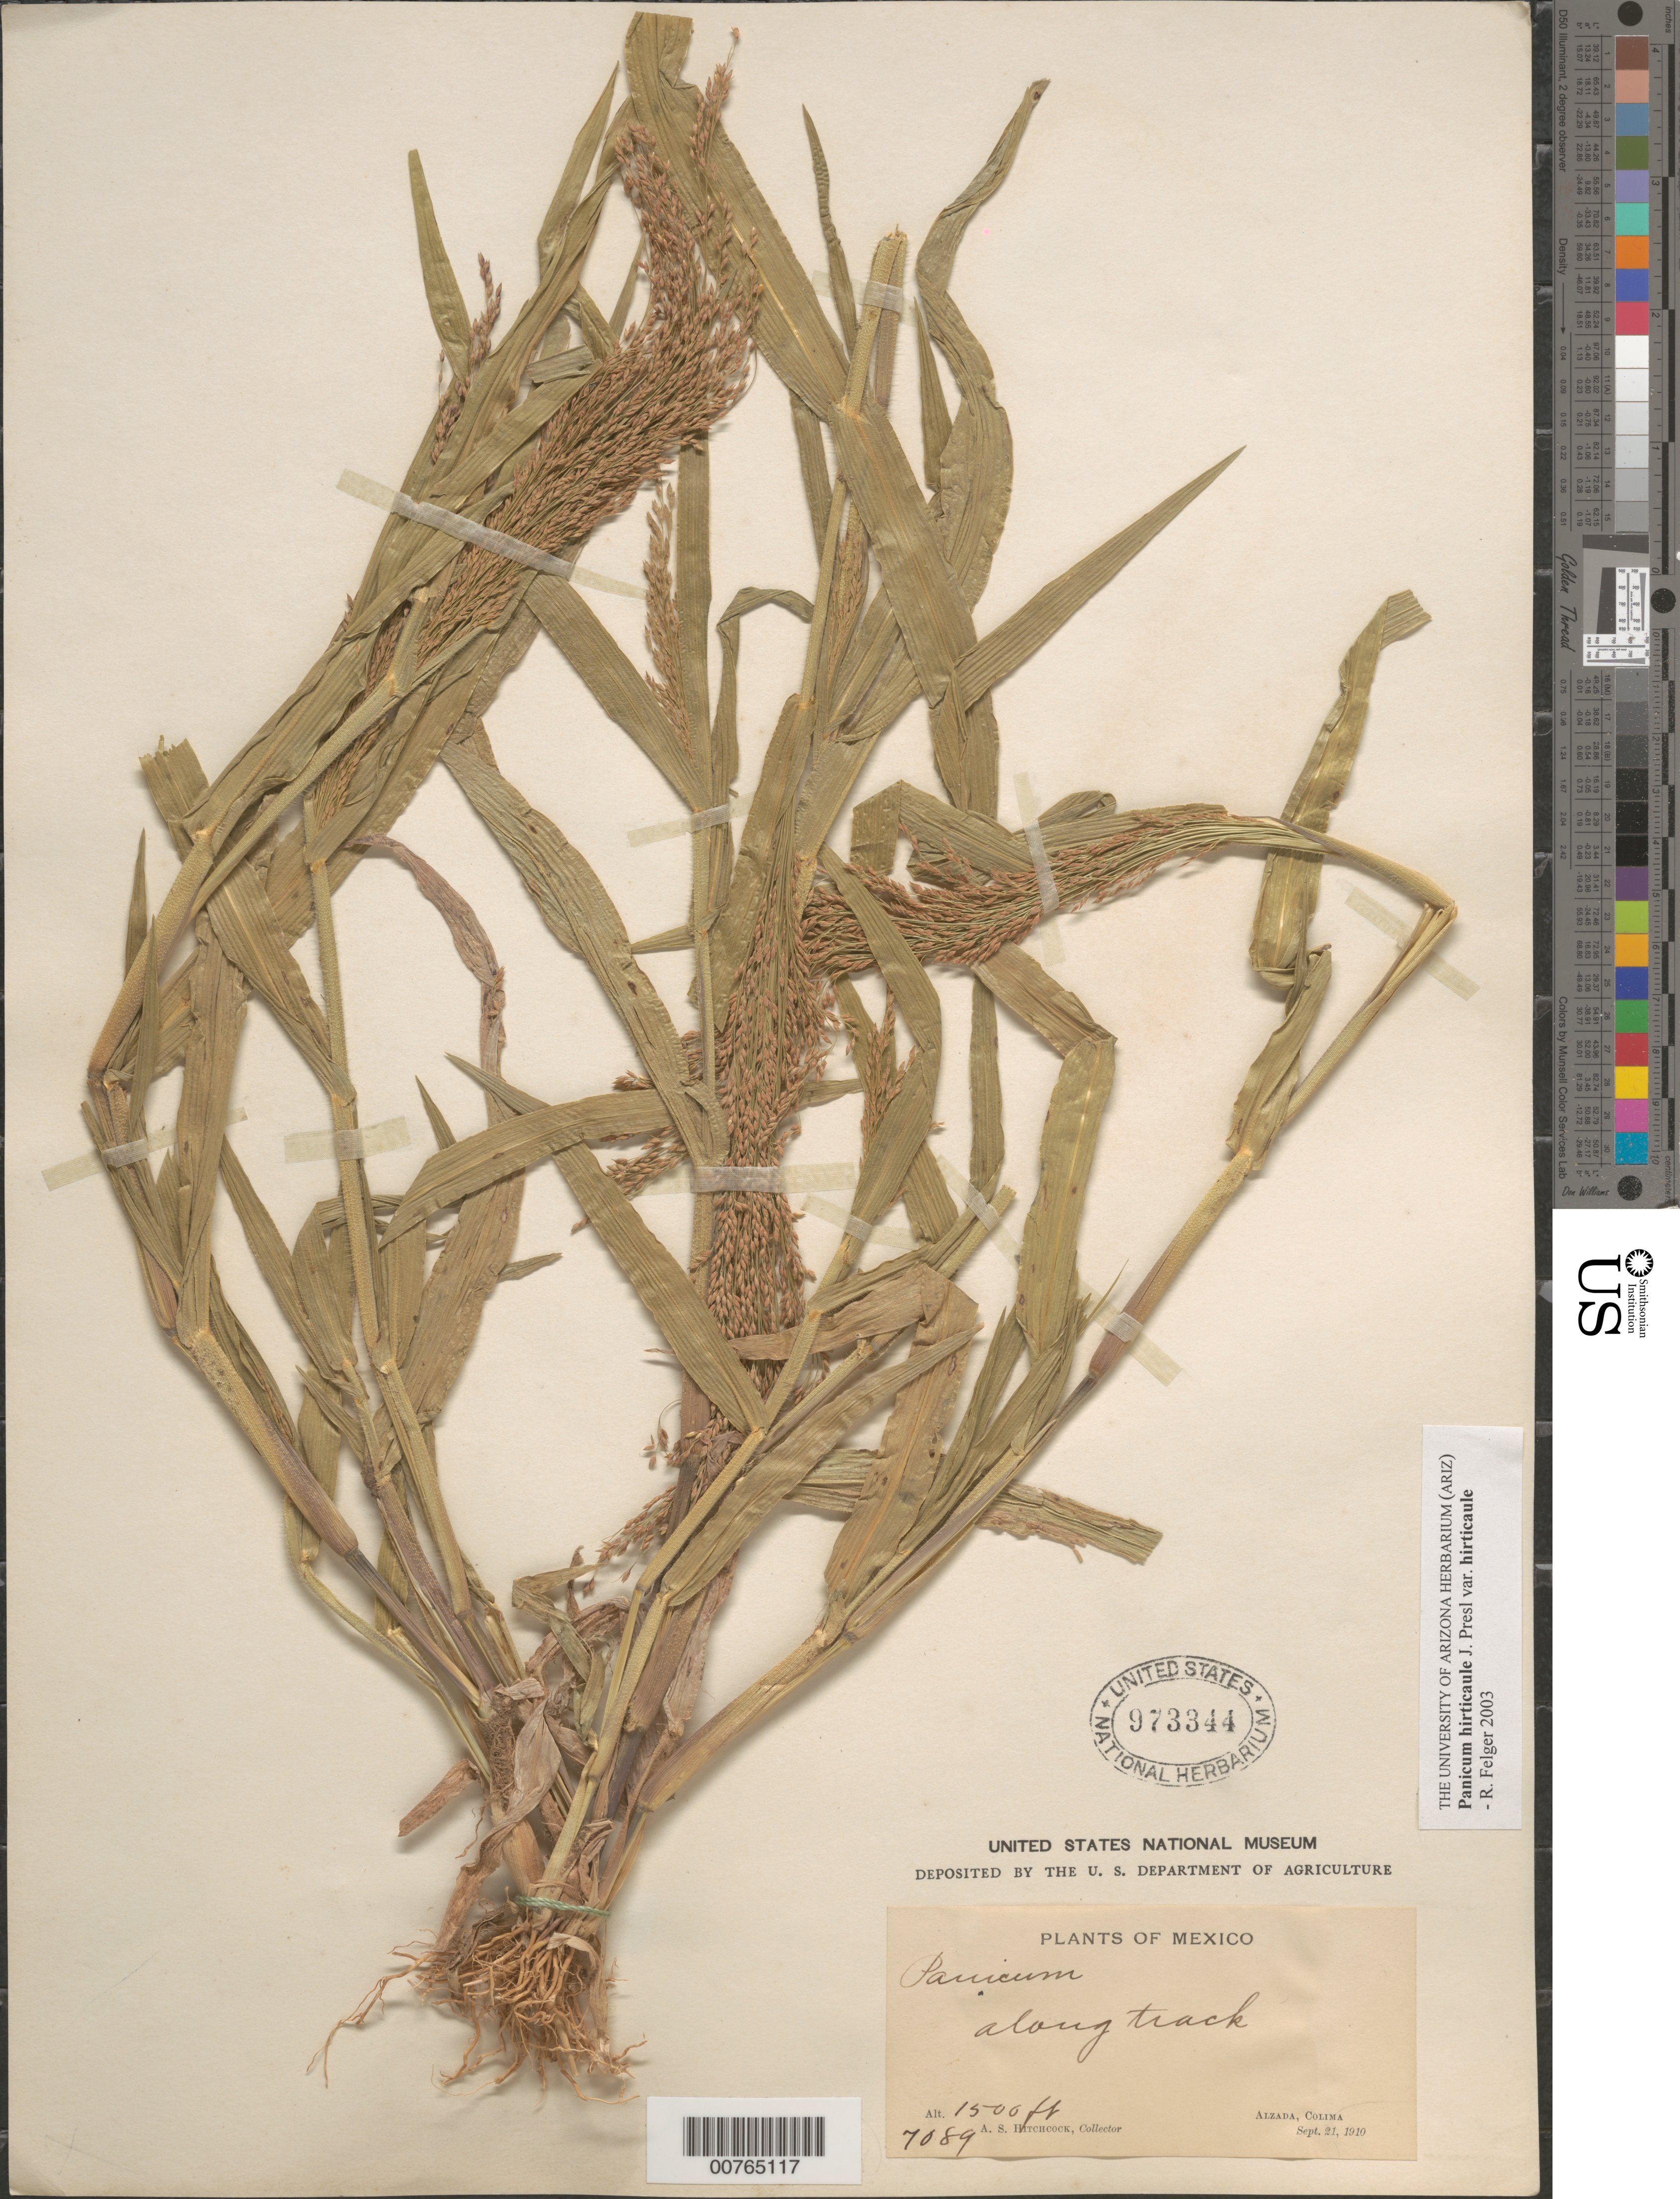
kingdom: Plantae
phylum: Tracheophyta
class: Liliopsida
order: Poales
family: Poaceae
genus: Panicum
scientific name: Panicum hirticaule var. hirticaule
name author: J. Presl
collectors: A. S. Hitchcock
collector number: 7089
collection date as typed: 21 Sep 1910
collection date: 1910-09-21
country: Mexico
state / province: Colima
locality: Aizada.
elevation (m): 457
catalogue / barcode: US 973344